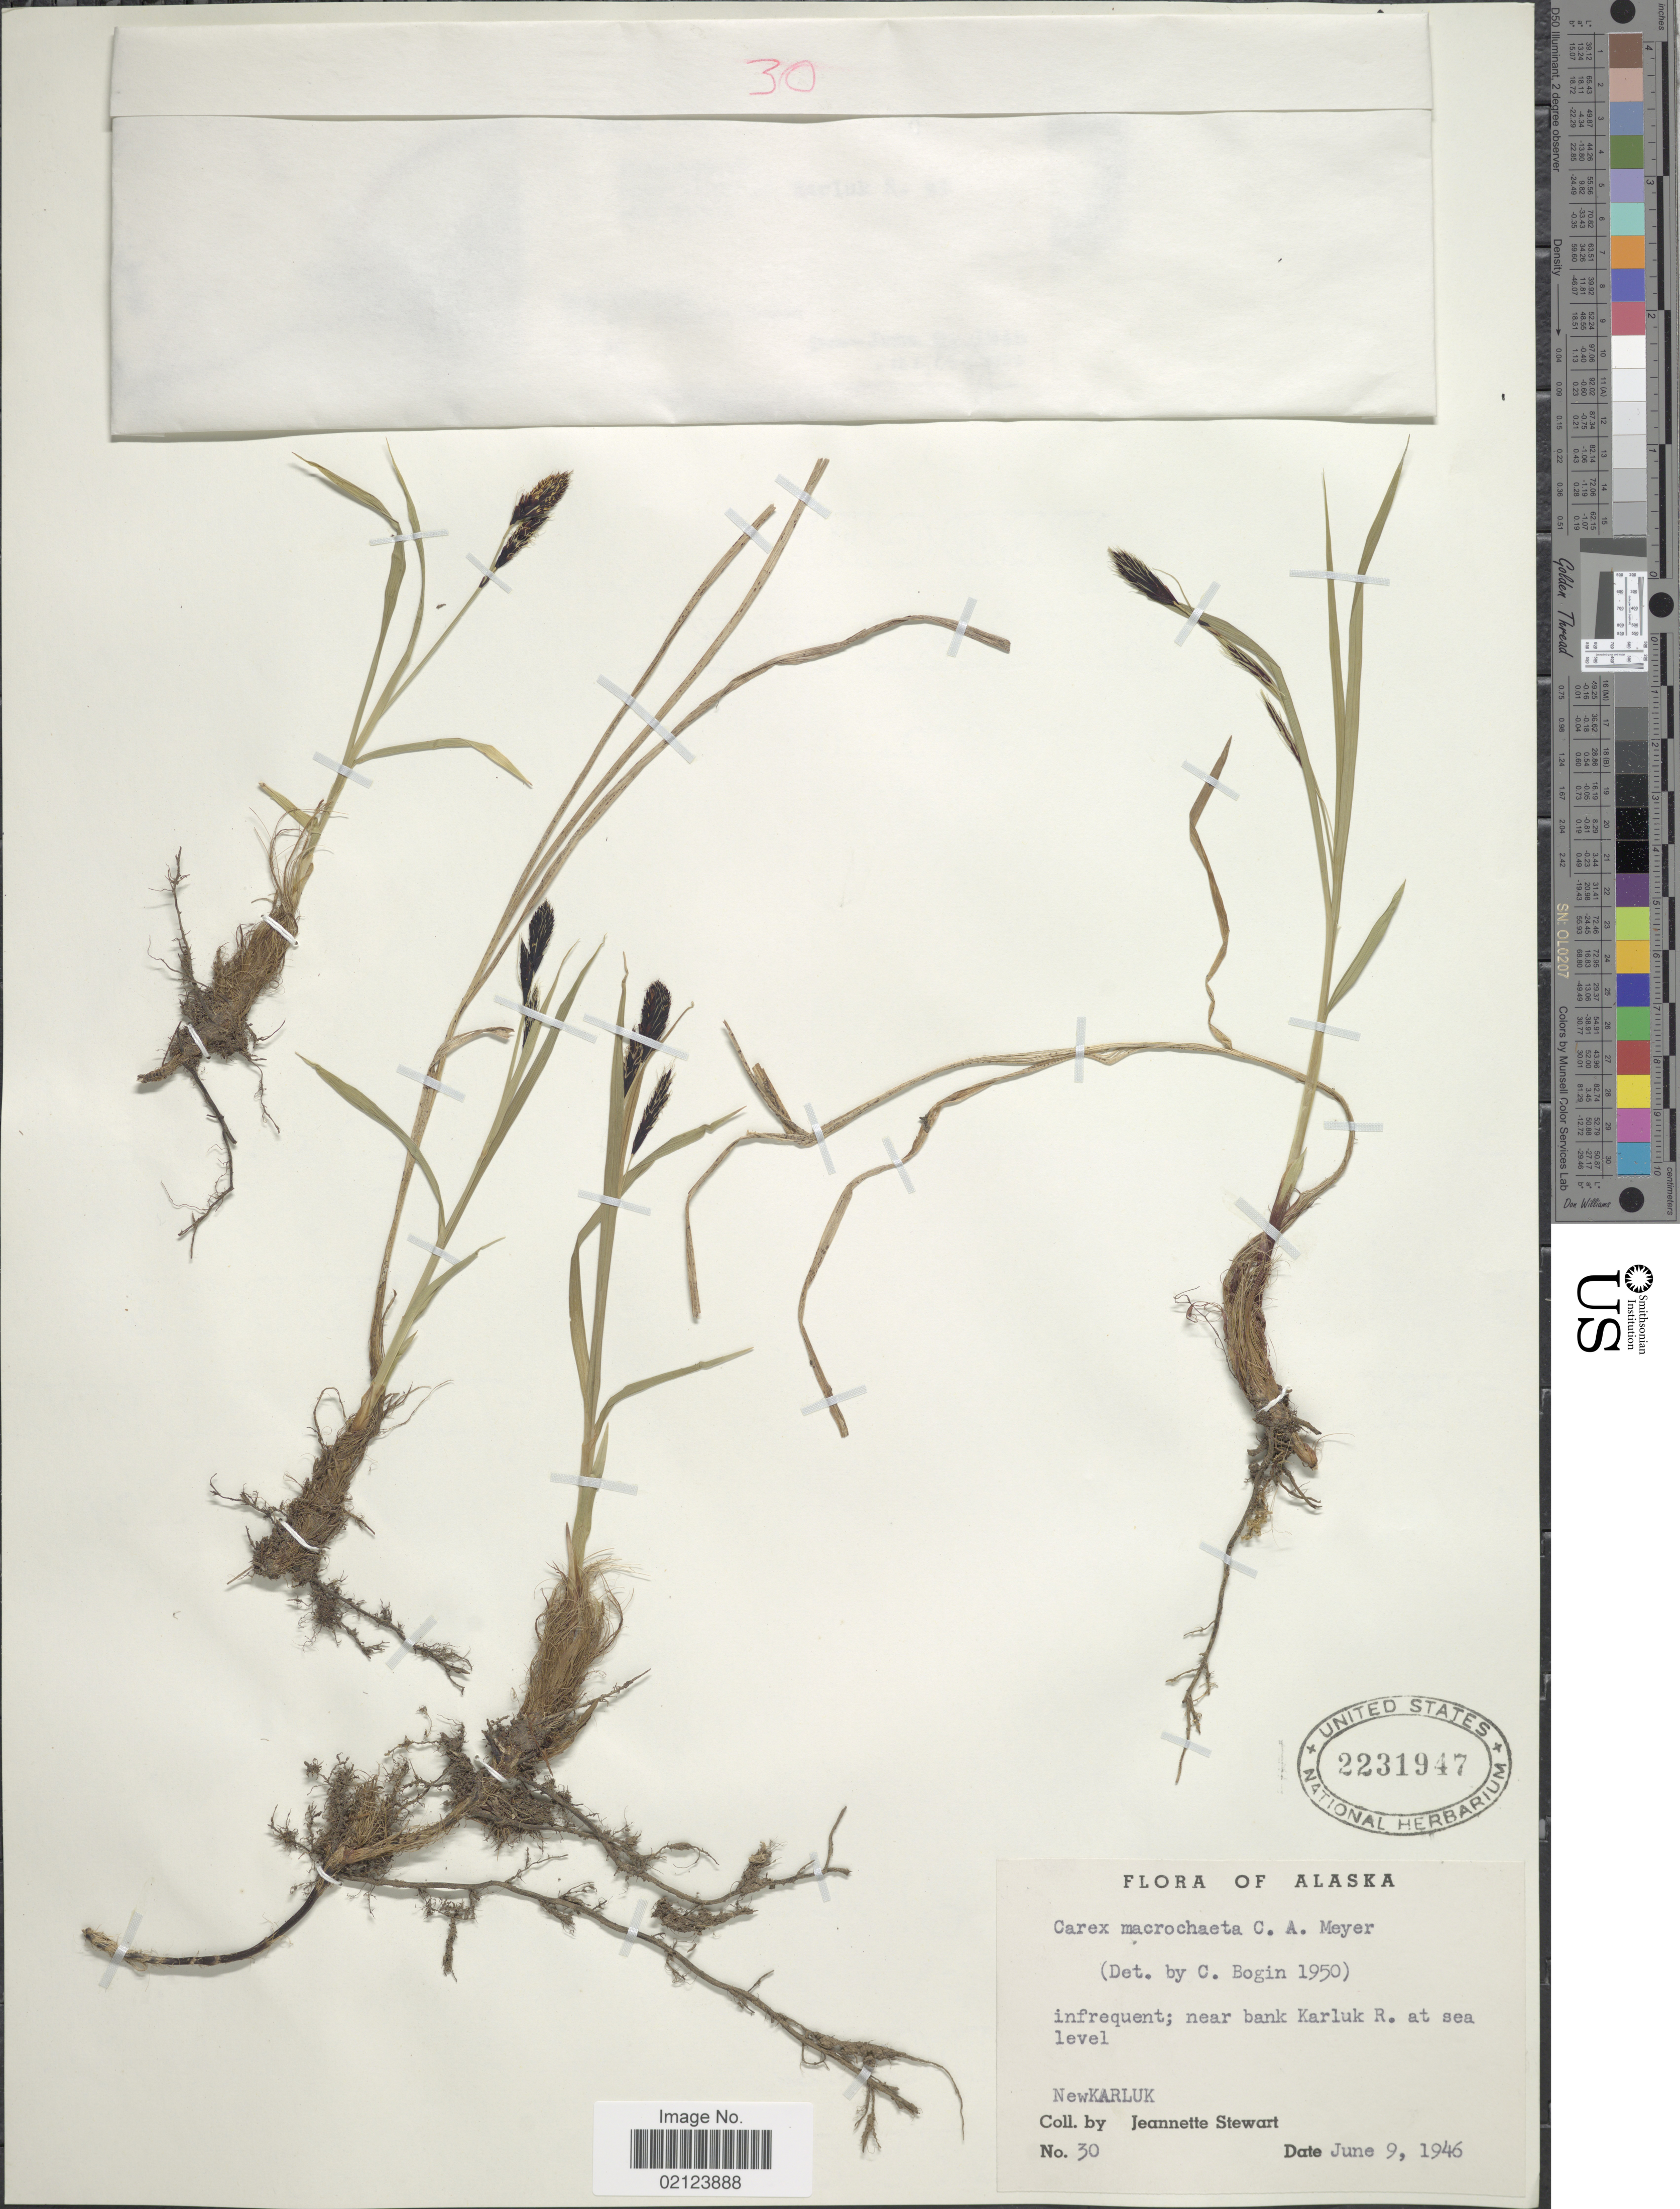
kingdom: Plantae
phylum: Tracheophyta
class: Liliopsida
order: Poales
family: Cyperaceae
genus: Carex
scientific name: Carex macrochaeta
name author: C.A. Mey.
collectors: J. Stewart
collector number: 30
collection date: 1946-06-09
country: United States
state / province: Alaska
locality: Near bank Karluk R. New Karluk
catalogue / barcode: US 2231947